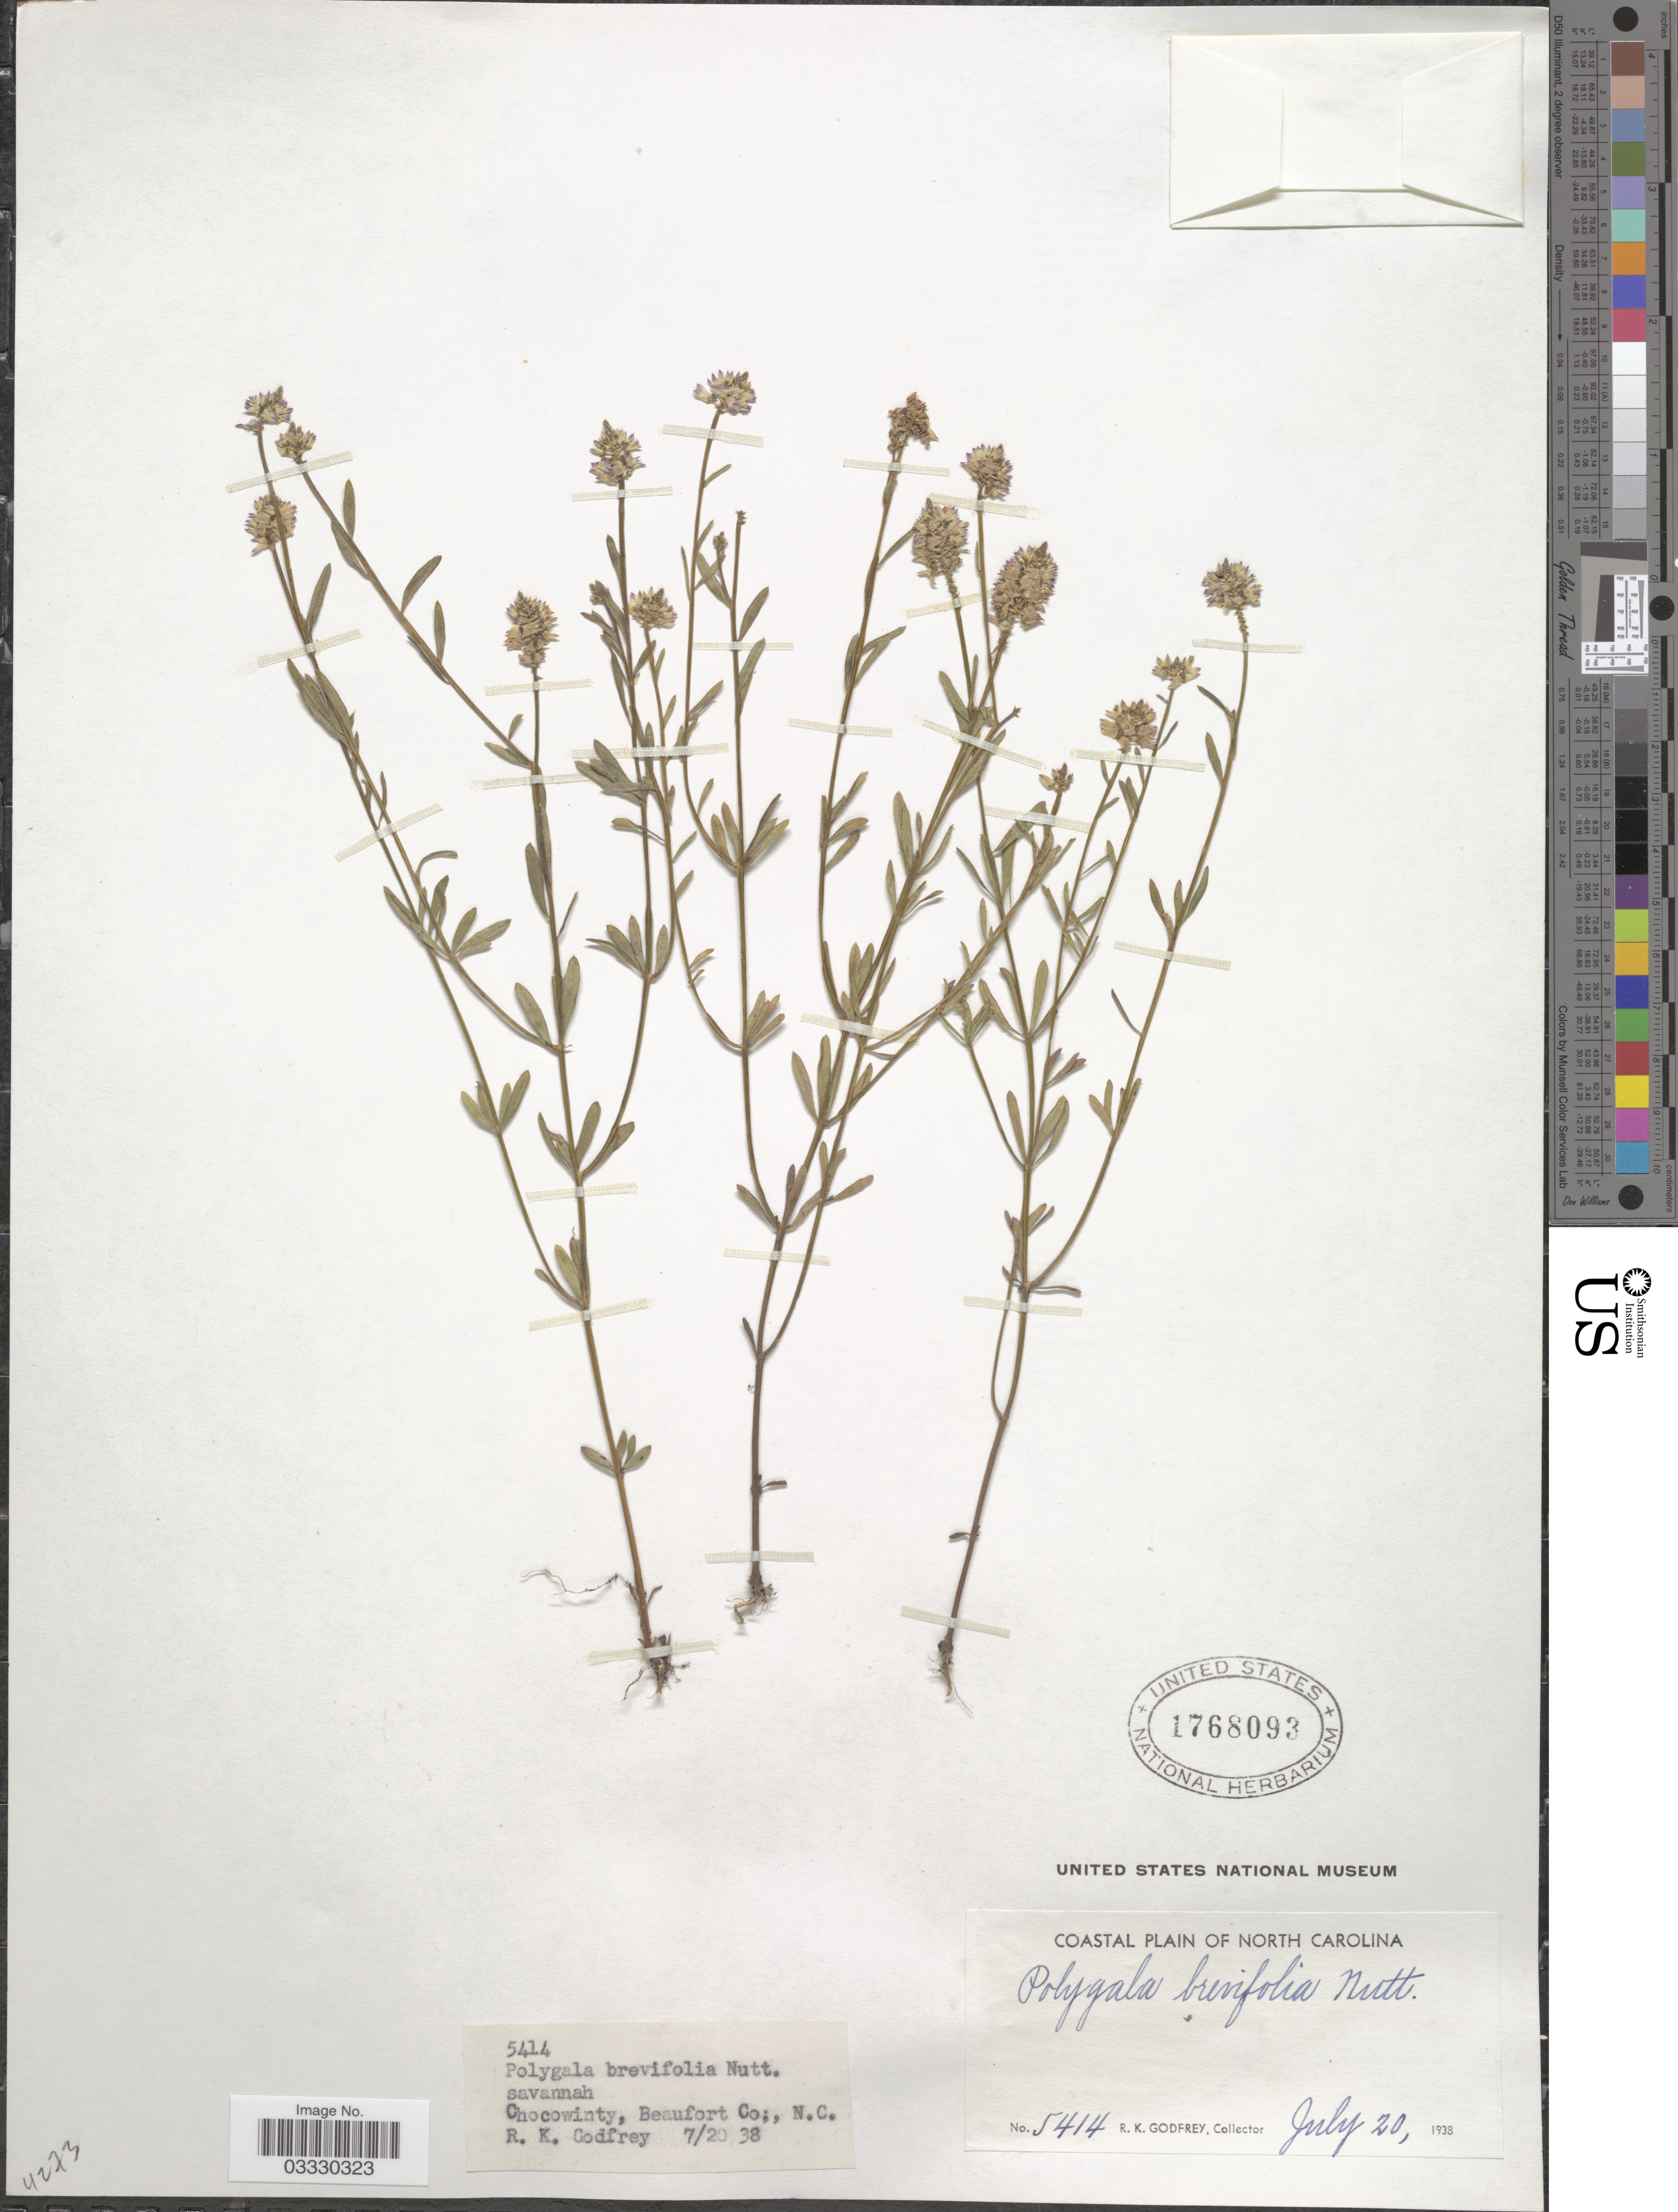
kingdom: Plantae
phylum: Tracheophyta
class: Magnoliopsida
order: Fabales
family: Polygalaceae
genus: Polygala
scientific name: Polygala brevifolia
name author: Nutt.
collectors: R. K. Godfrey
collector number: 5414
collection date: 1938-07-20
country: United States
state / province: North Carolina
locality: Coastal Plain of North Carolina. Chocowinty, Beaufort Co.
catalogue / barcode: US 1768093